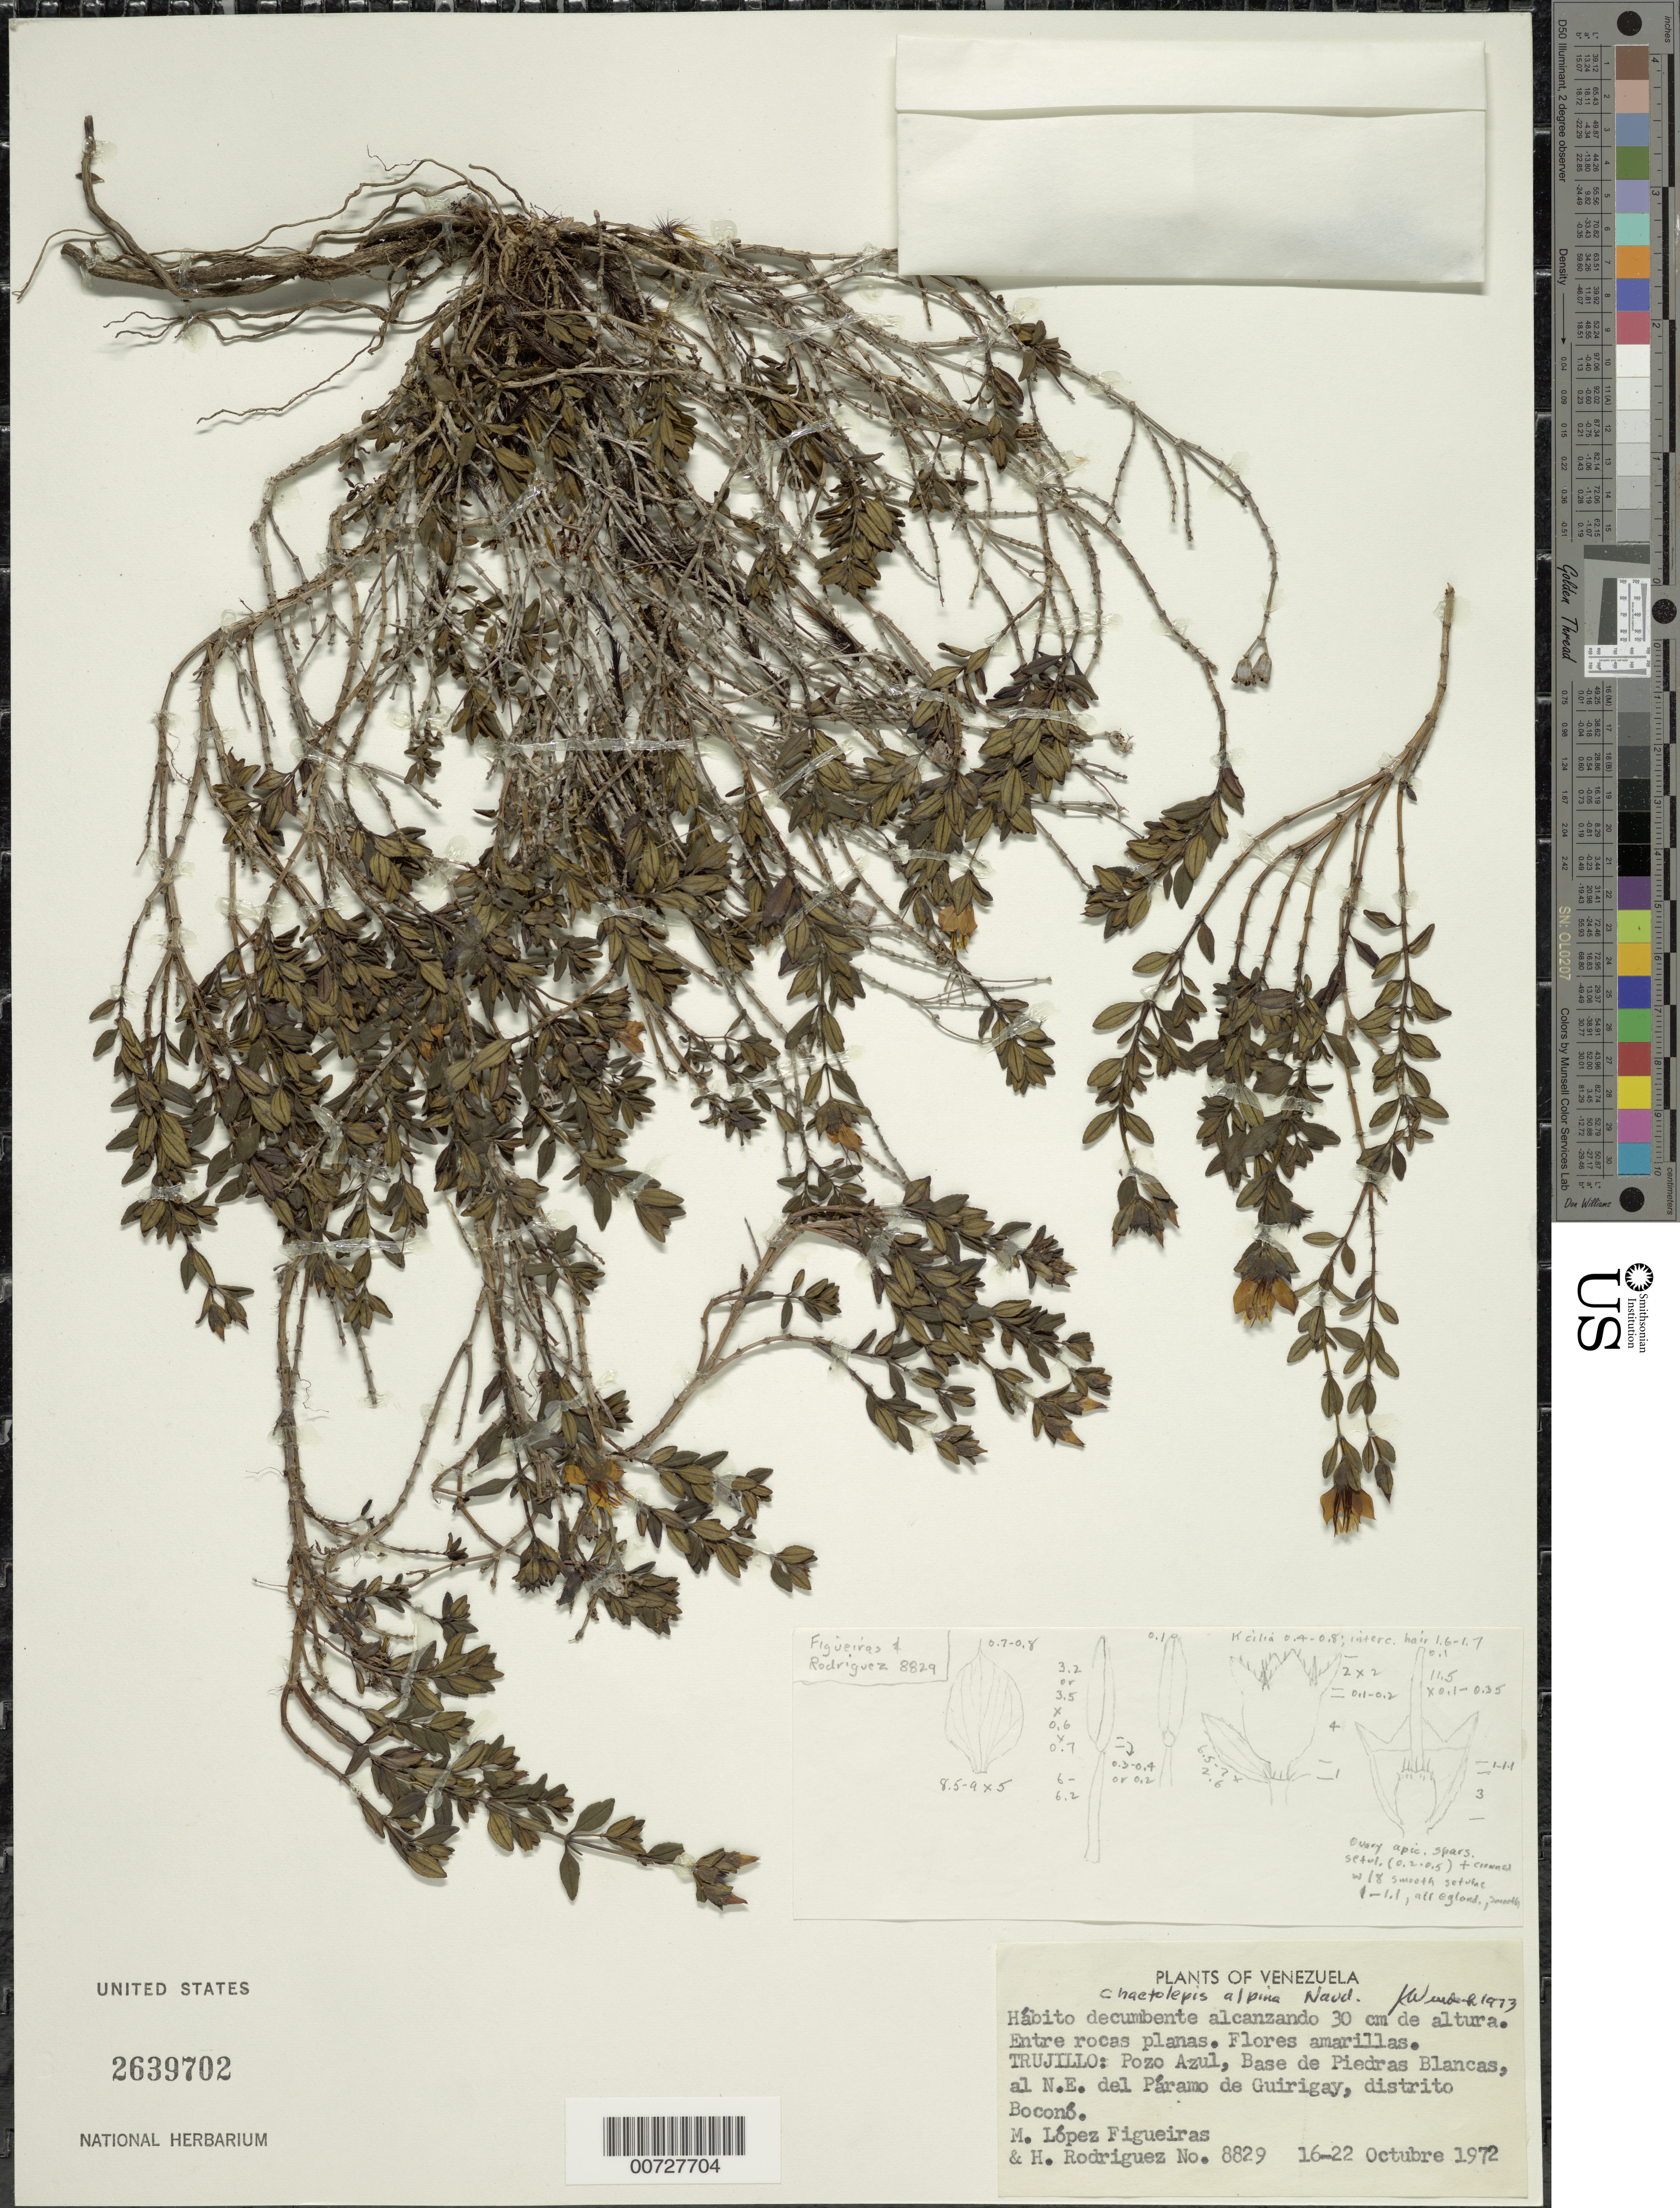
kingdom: Plantae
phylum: Tracheophyta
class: Magnoliopsida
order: Myrtales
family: Melastomataceae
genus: Chaetolepis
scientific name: Chaetolepis alpina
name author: Naudin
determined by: Wurdack, John J., (US), US (UNITED STATES)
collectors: M. López Figueiras & H. Rodriguez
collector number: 8829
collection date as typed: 16 Oct 1972 to 17 Oct 1972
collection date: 1972-10-16/1972-10-17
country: Venezuela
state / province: Trujillo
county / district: Mpio Boconó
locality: Pozo Azul, Base de Piedras Blancas, al NE del Páramo de Guirigay.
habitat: Entre rocas planas.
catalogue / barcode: US 2639702